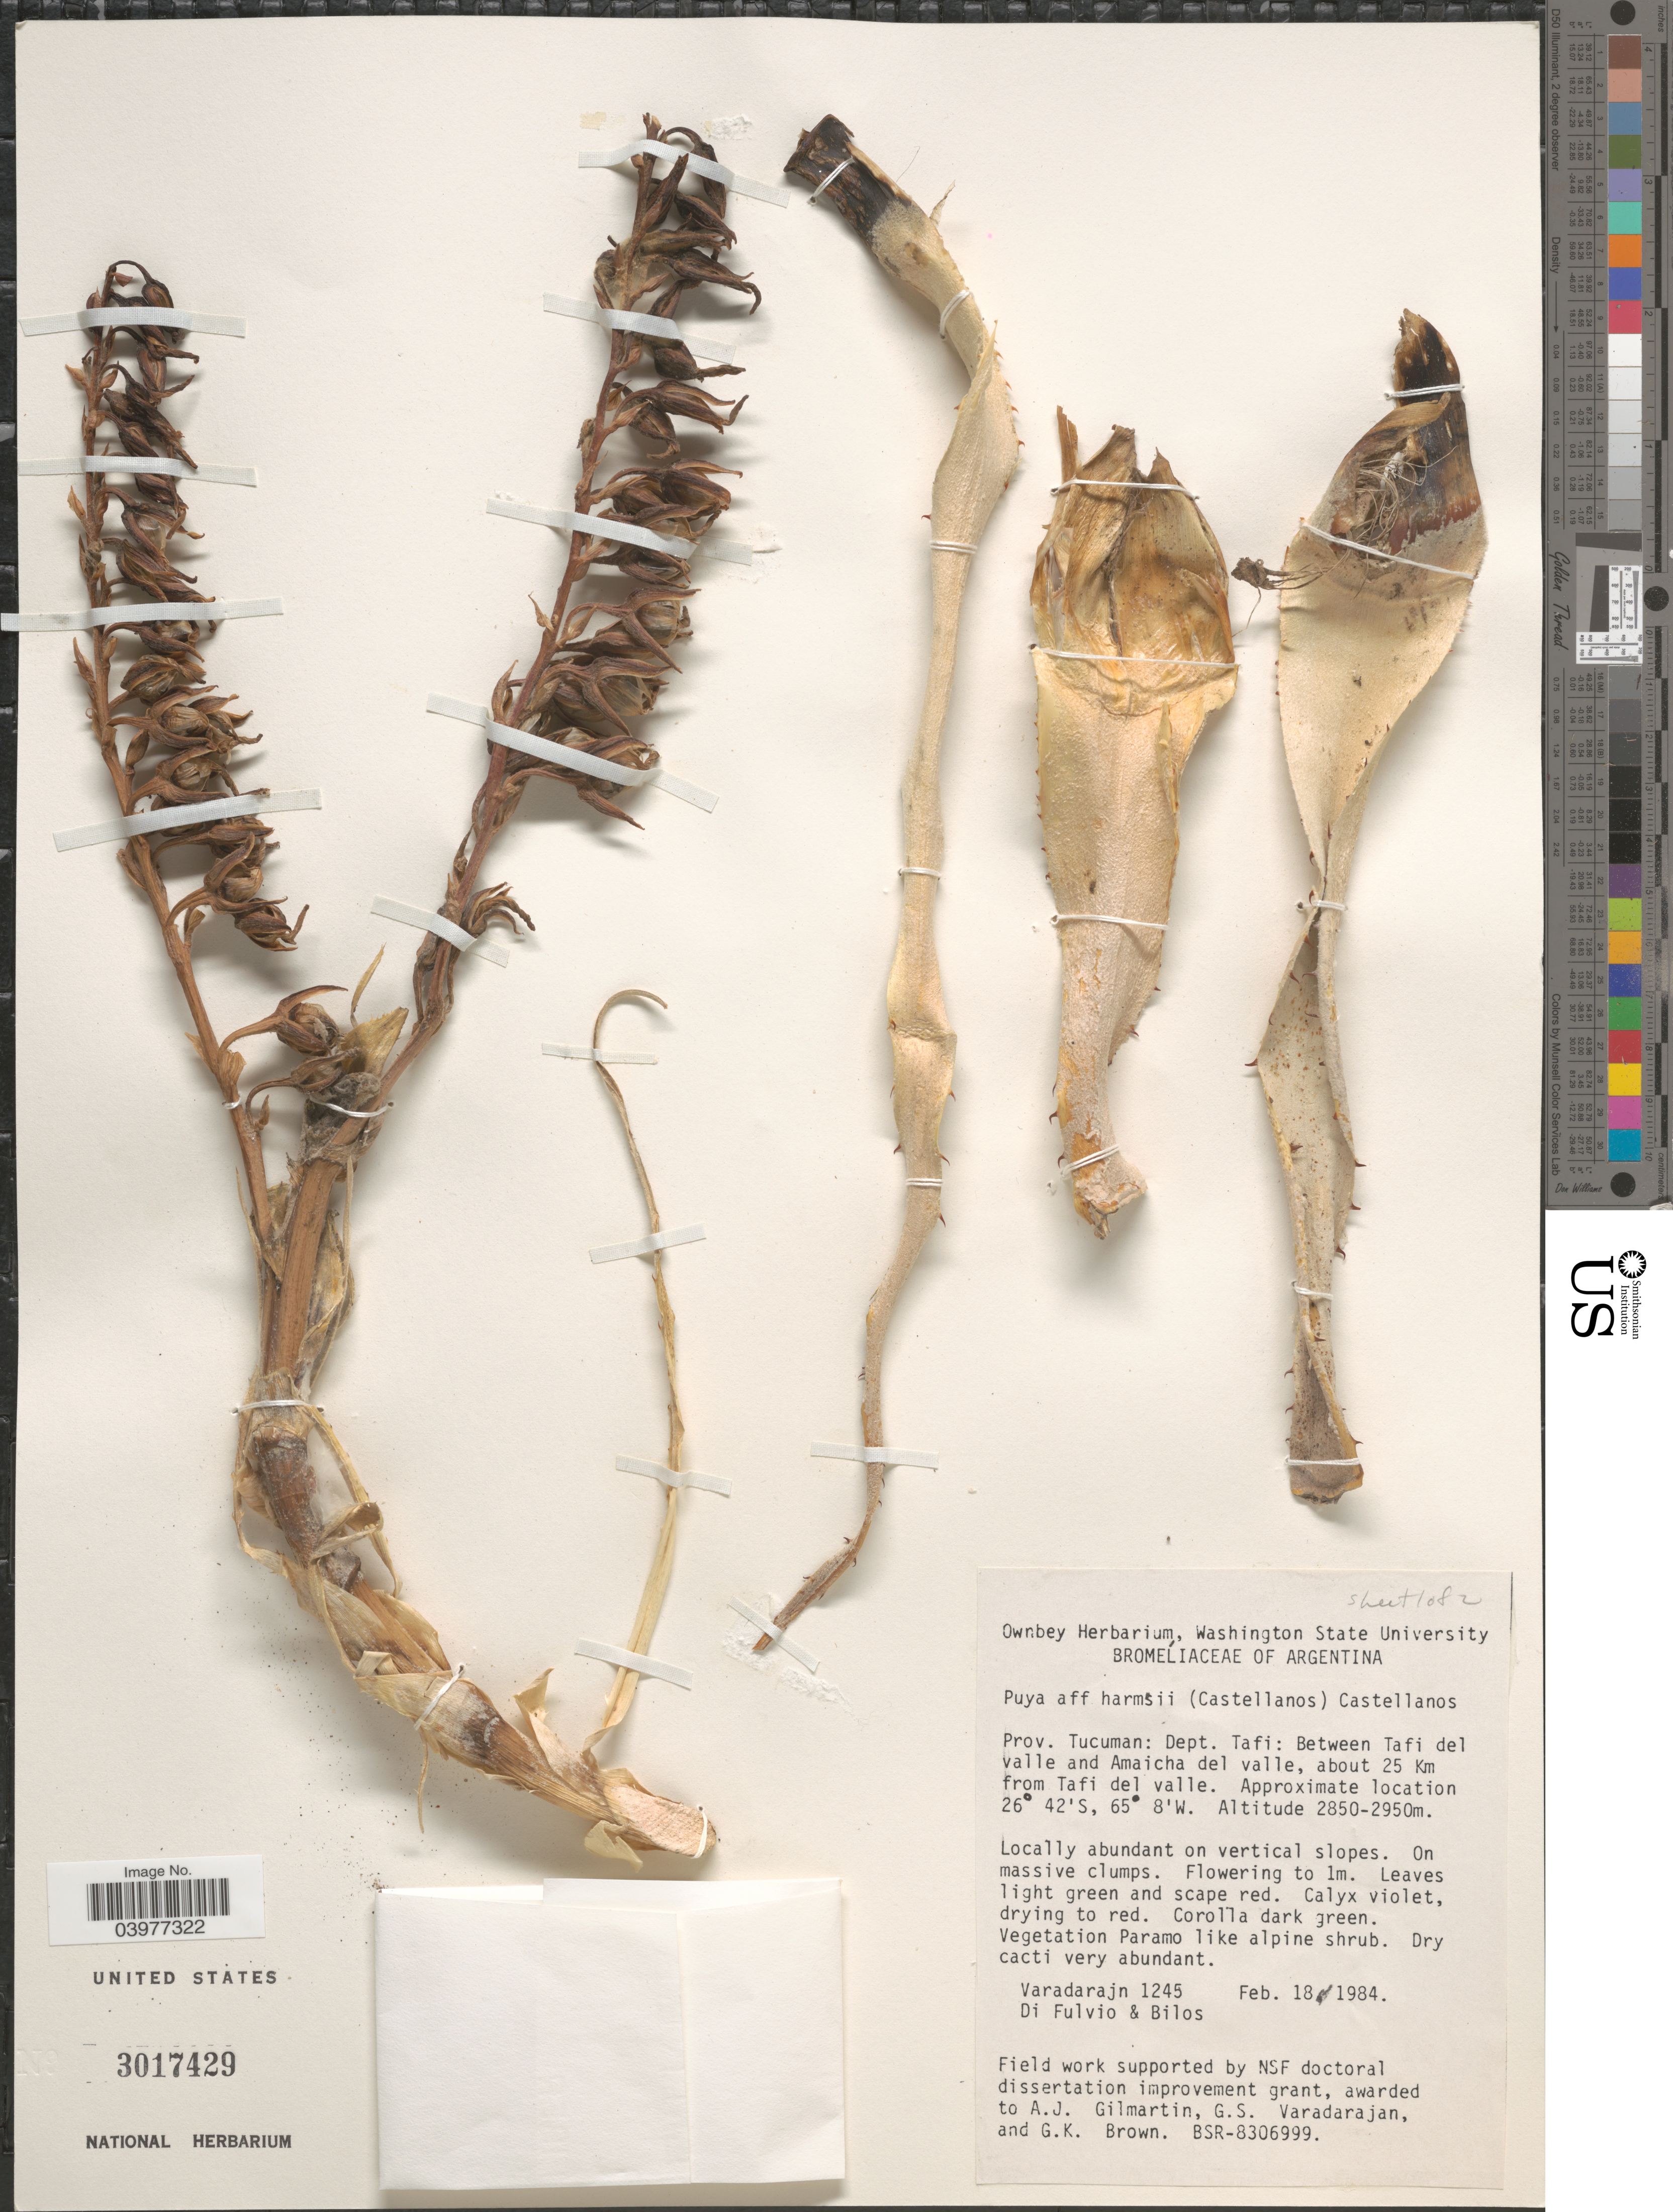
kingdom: Plantae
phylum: Tracheophyta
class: Liliopsida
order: Poales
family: Bromeliaceae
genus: Puya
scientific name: Puya harmsii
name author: (A. Cast.) A. Cast.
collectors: Varadarajn, -. Di Fulvio & -. Bilos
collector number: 1245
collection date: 1984-02-18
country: Argentina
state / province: Tucuman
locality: Dept. Tafi: Between Tafi del valle and Amaicha del valle, about 25 Km from Tafi del valle.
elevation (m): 2850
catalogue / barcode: US 3017429